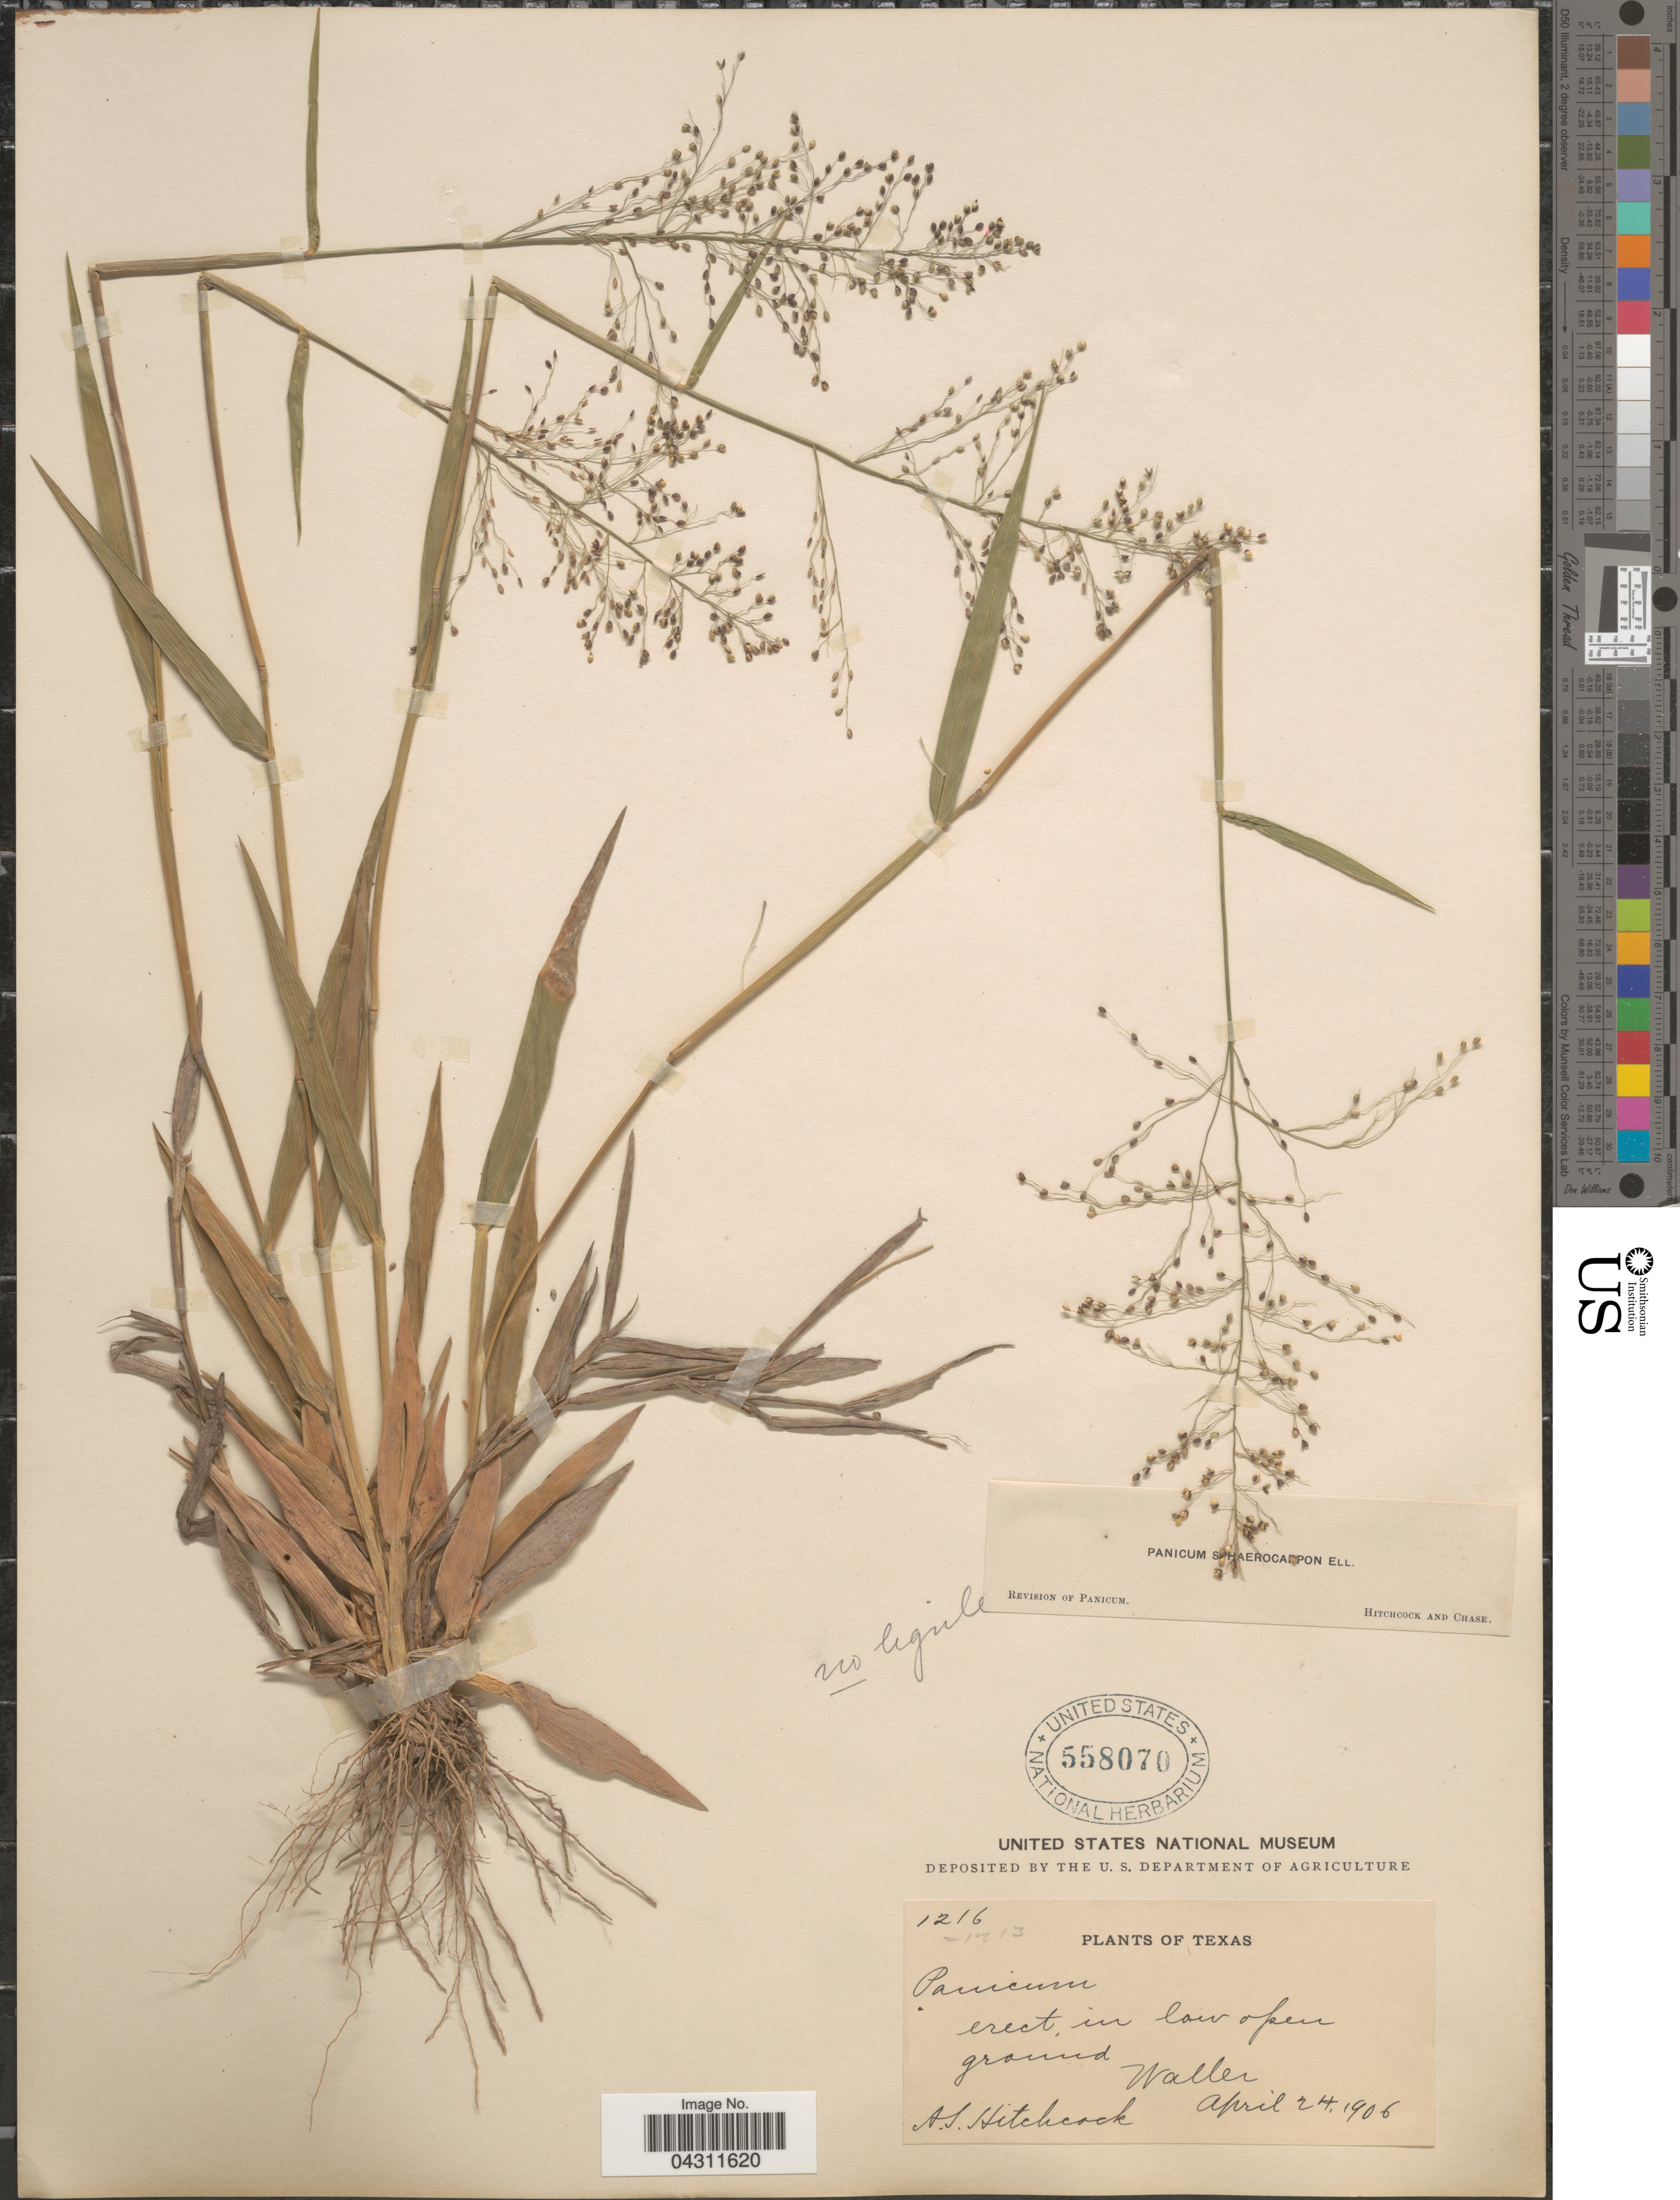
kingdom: Plantae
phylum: Tracheophyta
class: Liliopsida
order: Poales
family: Poaceae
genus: Dichanthelium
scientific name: Dichanthelium strigosum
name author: (Muhl. ex Elliott) Freckmann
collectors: A. S. Hitchcock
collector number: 1216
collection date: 1906-04-24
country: United States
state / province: Texas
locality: Erect, in low open ground Waller.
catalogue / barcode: US 558070